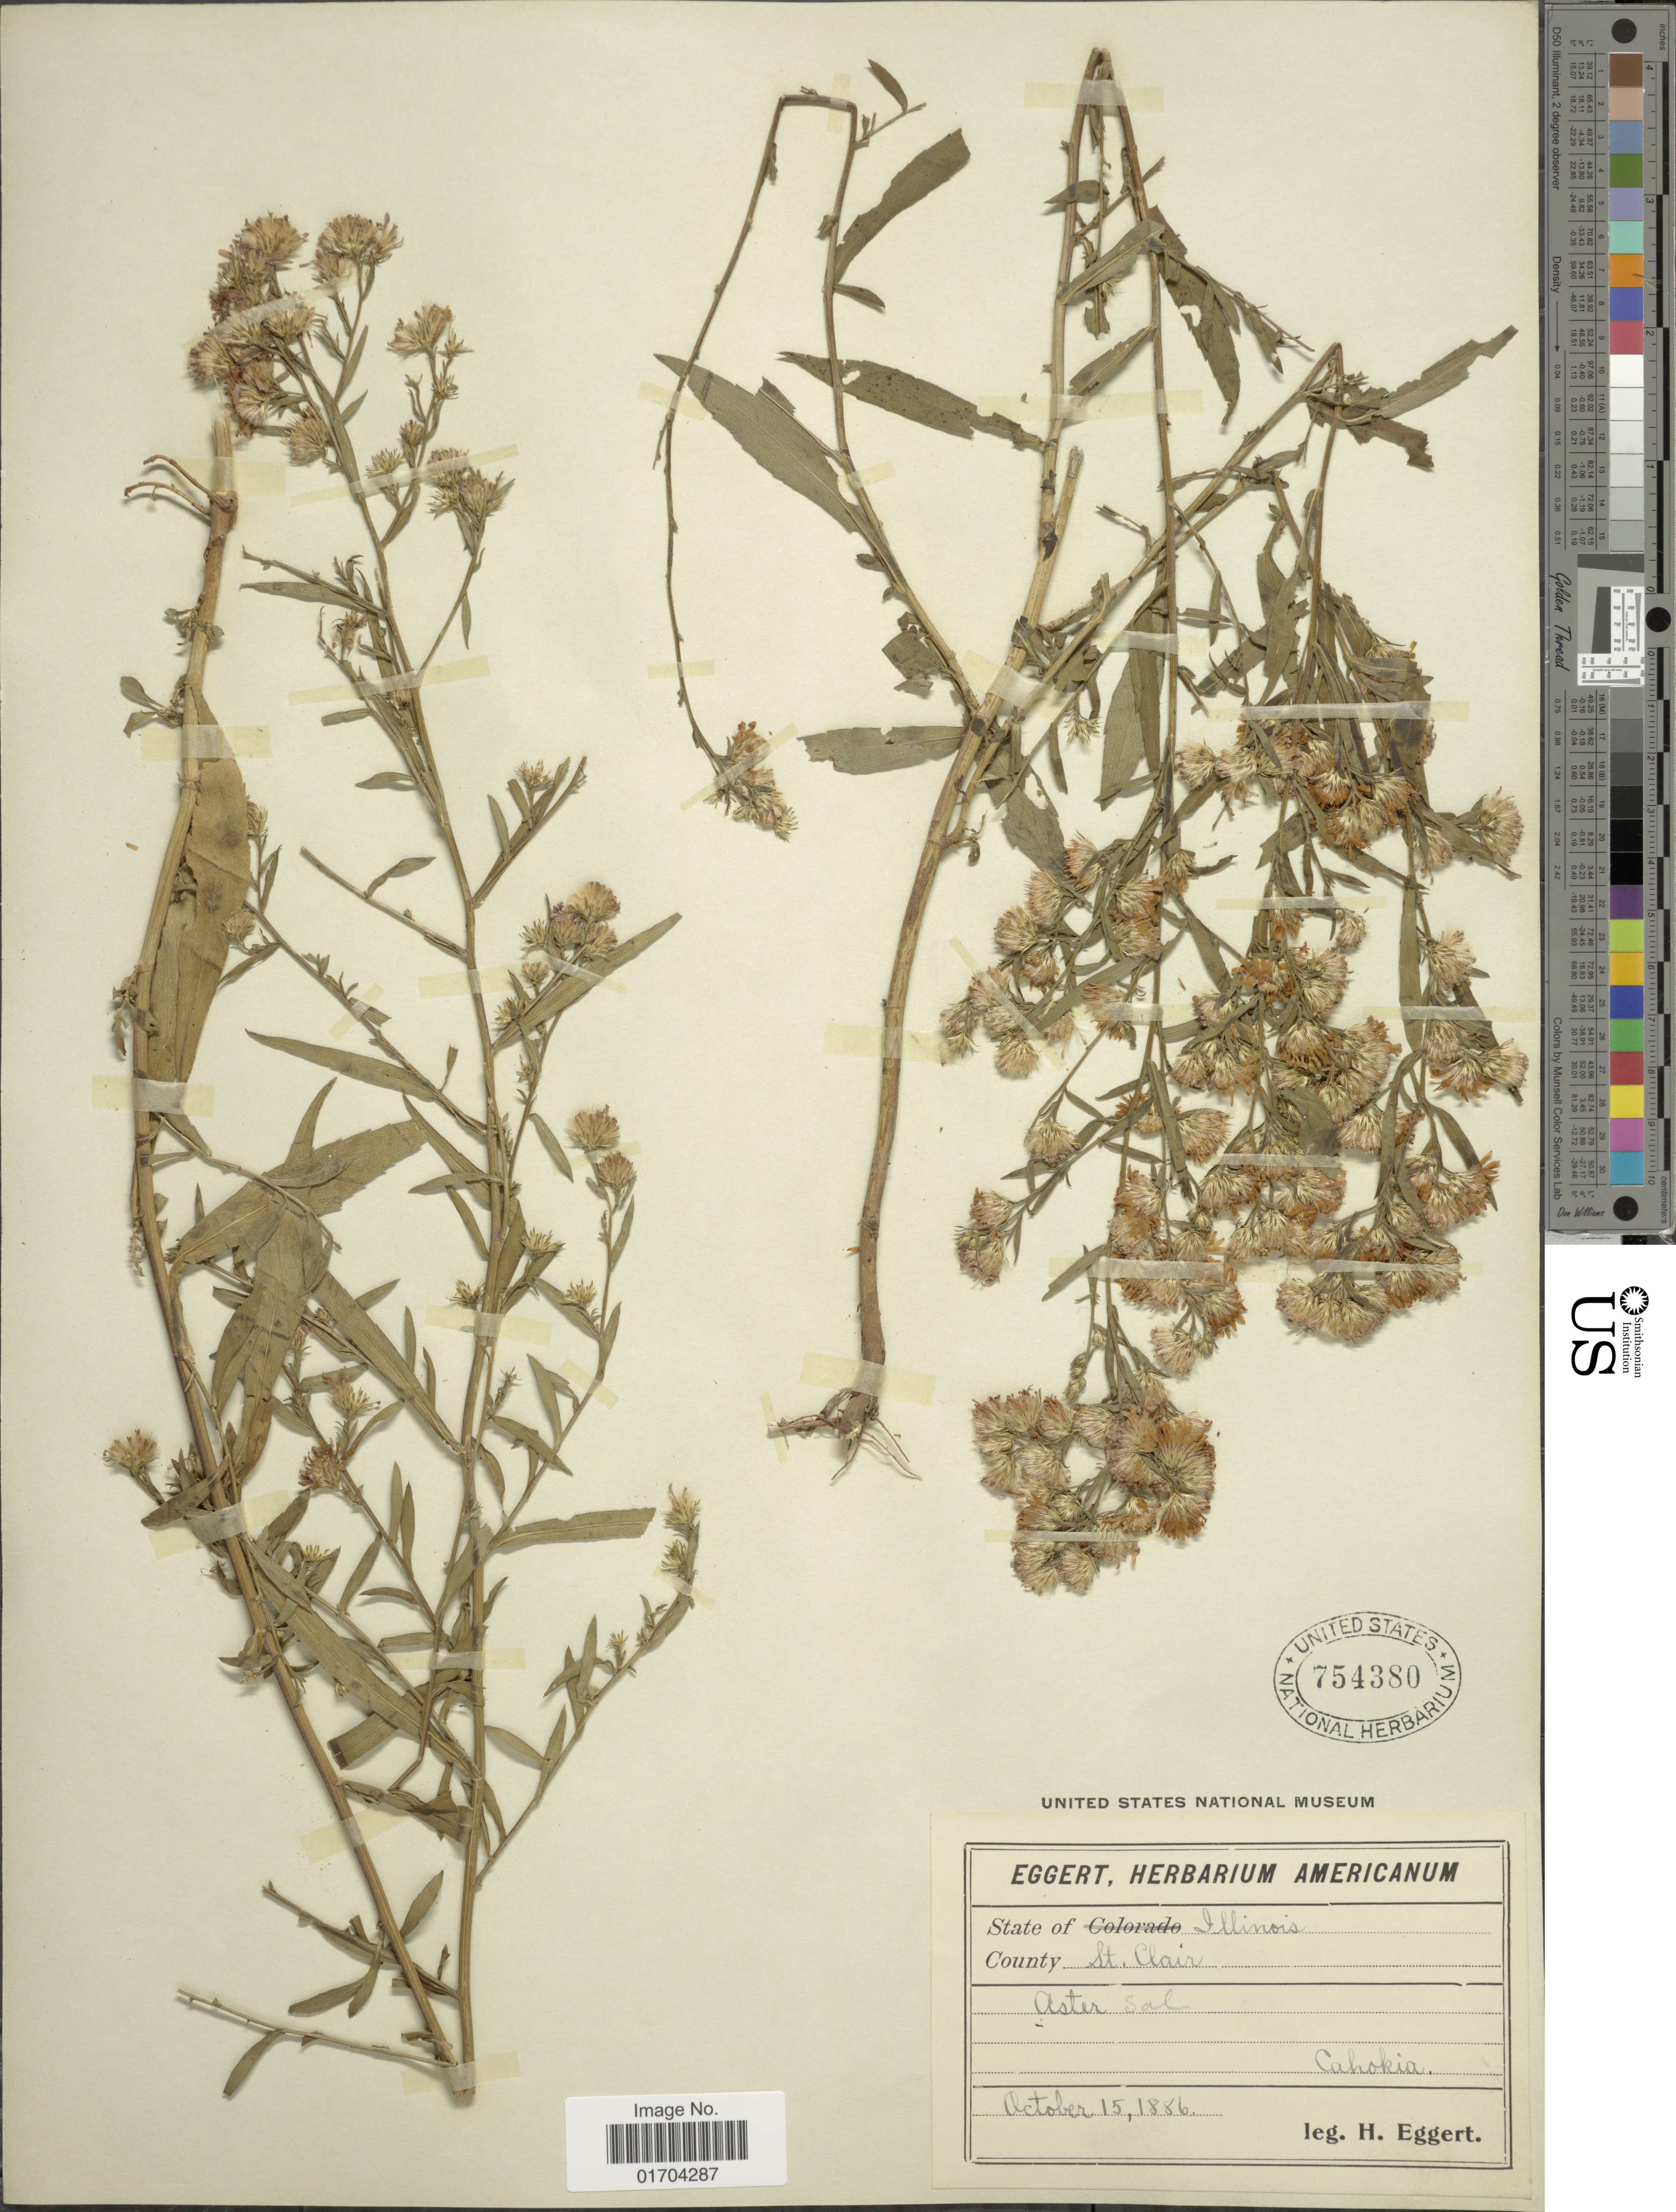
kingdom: Plantae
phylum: Tracheophyta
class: Magnoliopsida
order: Asterales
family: Asteraceae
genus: Symphyotrichum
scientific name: Symphyotrichum sp.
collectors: H. Eggert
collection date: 1886-10-15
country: United States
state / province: Illinois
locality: County: St. Clair, Cahokia.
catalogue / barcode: US 754380